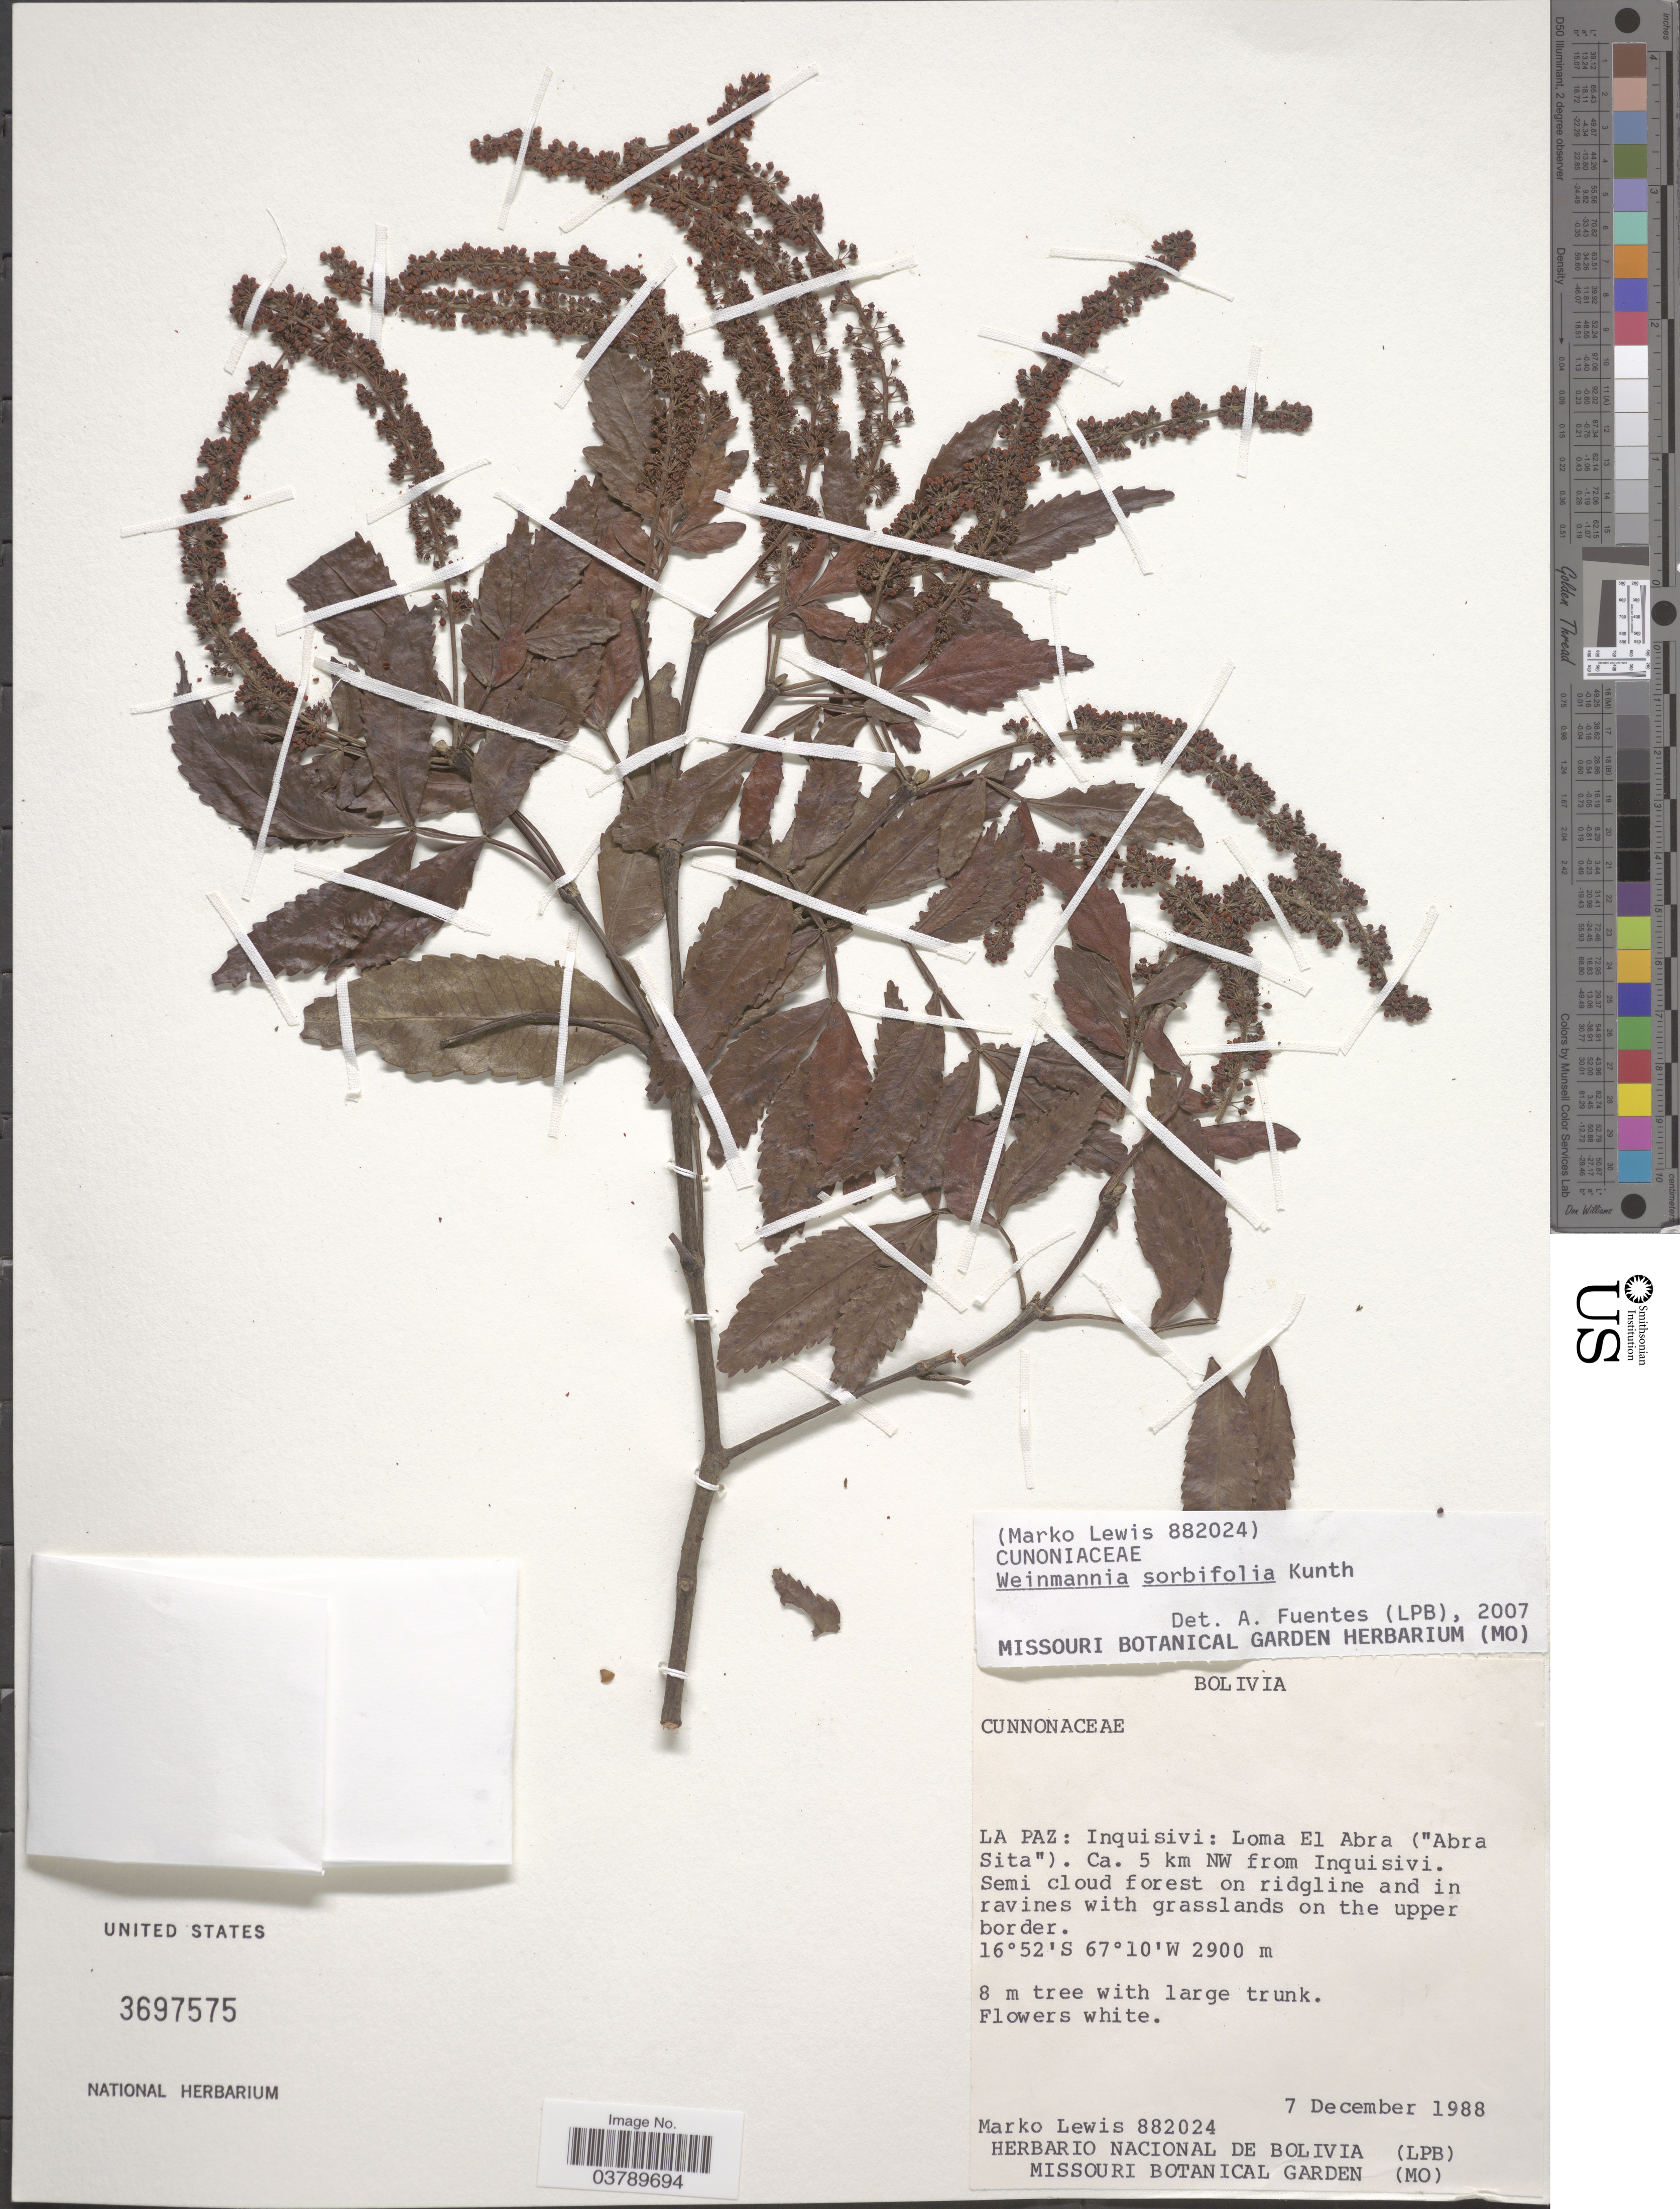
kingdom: Plantae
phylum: Tracheophyta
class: Magnoliopsida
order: Oxalidales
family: Cunoniaceae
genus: Weinmannia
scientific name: Weinmannia sorbifolia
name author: Kunth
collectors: M. A. Lewis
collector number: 882024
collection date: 1988-12-07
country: Bolivia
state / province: La Paz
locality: Inquisivi: Loma El Abra ("Abra Sita"). Ca. 5 km NW from Inquisivi.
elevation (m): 2900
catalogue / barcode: US 3697575